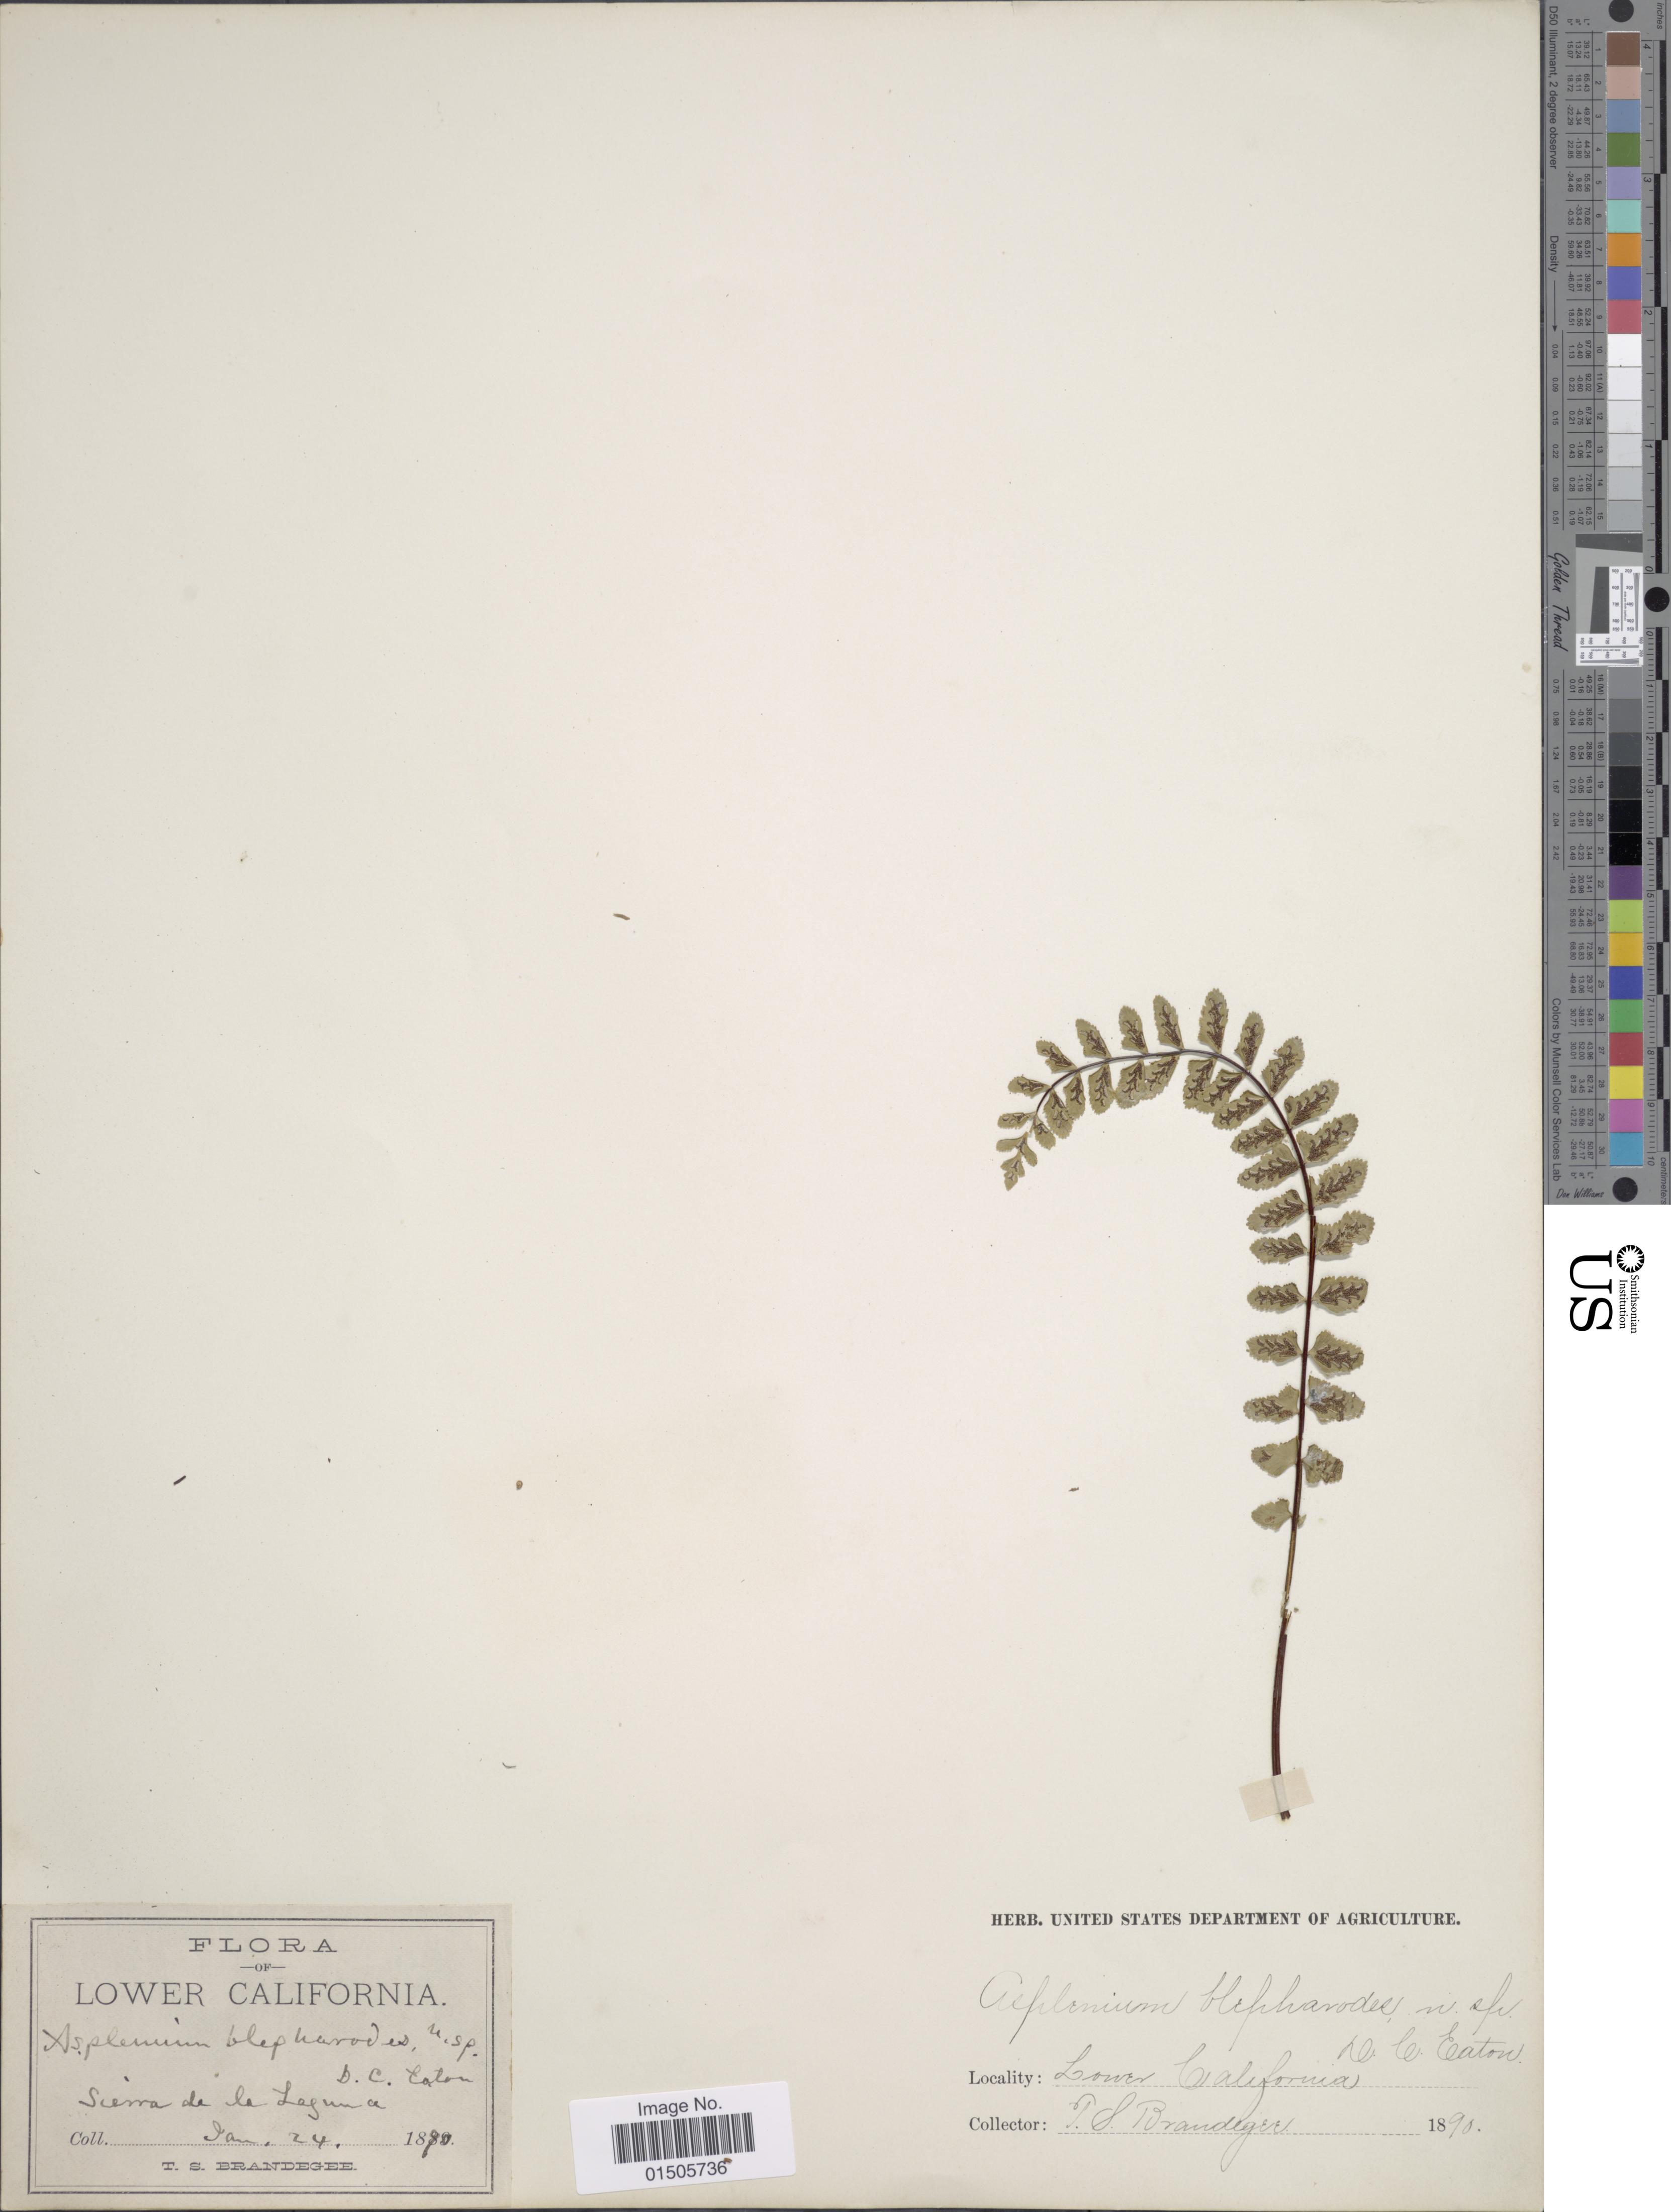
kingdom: Plantae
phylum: Tracheophyta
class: Polypodiopsida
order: Polypodiales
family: Aspleniaceae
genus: Asplenium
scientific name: Asplenium blepharodes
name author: D.C. Eaton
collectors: T. S. Brandegee (herbarium)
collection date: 1890-01-24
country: Mexico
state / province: Baja California Sur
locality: Lower California, Sierra de la Laguna